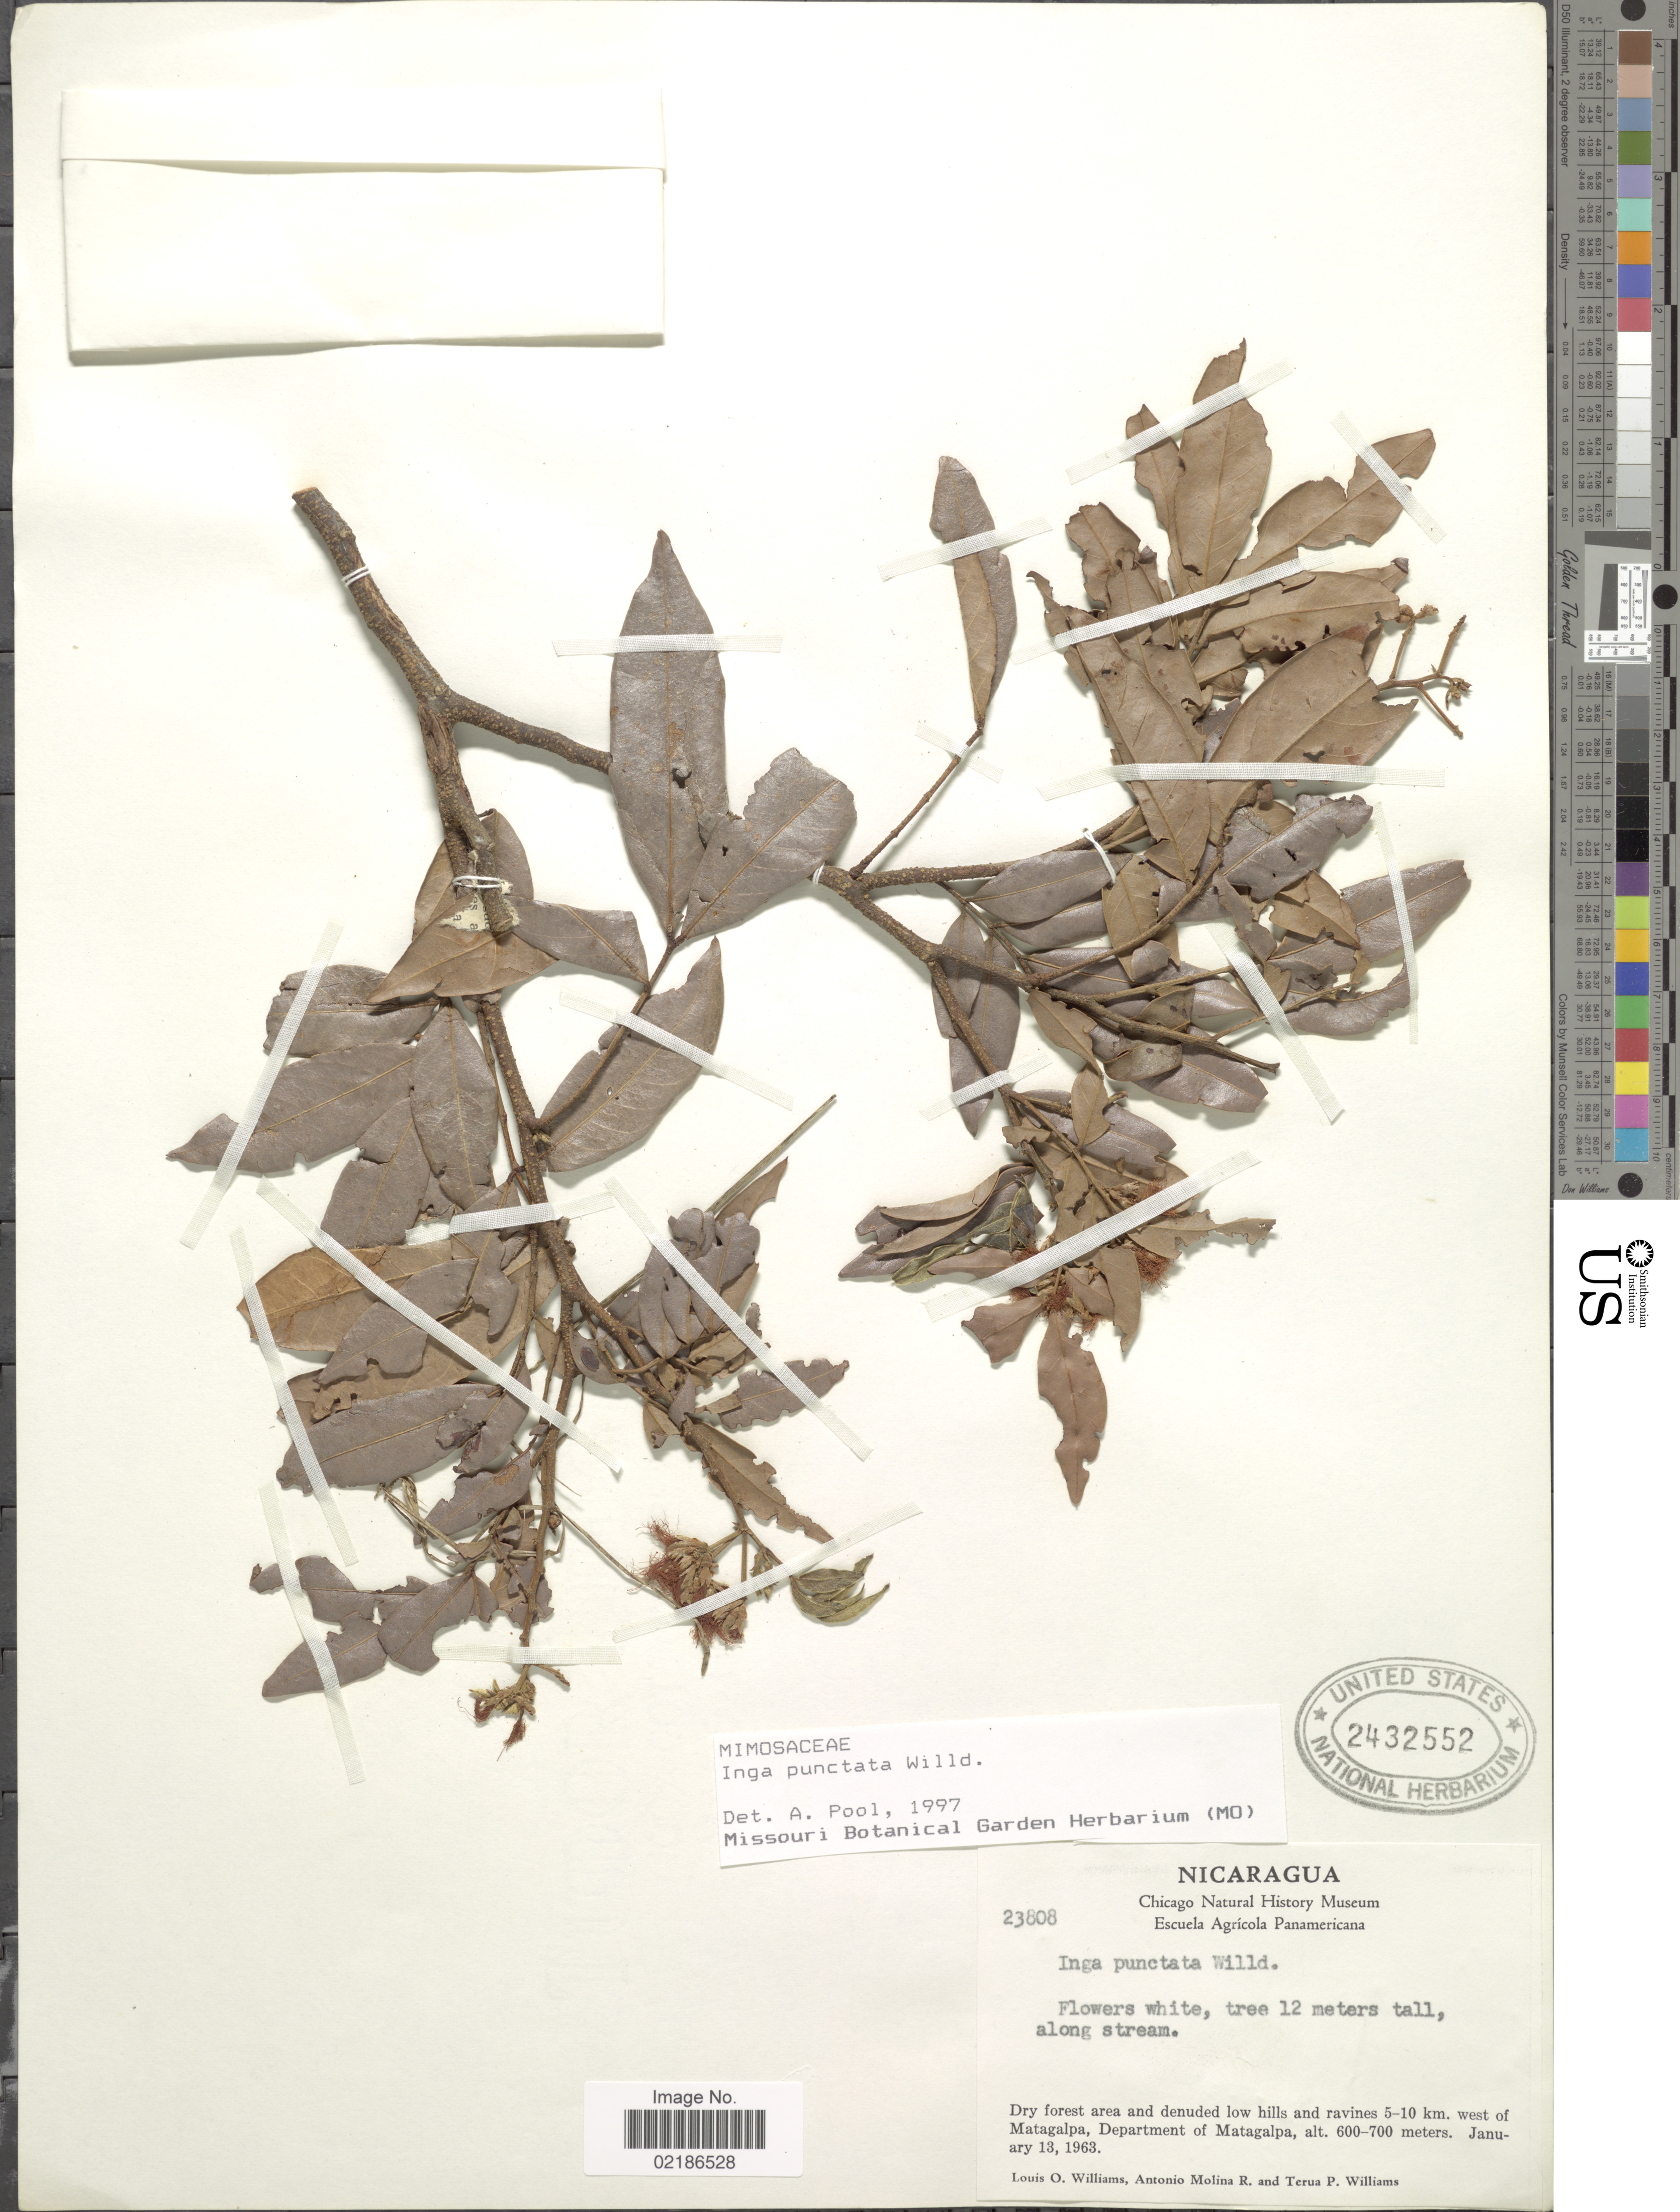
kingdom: Plantae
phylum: Tracheophyta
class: Magnoliopsida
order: Fabales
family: Fabaceae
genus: Inga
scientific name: Inga punctata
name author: Willd.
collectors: L. O. Williams, A. Molina R. & T. P. Williams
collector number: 23808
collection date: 1963-01-13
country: Nicaragua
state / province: Matagalpa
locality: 5-10 km west of Matagalpa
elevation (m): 600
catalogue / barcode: US 2432552